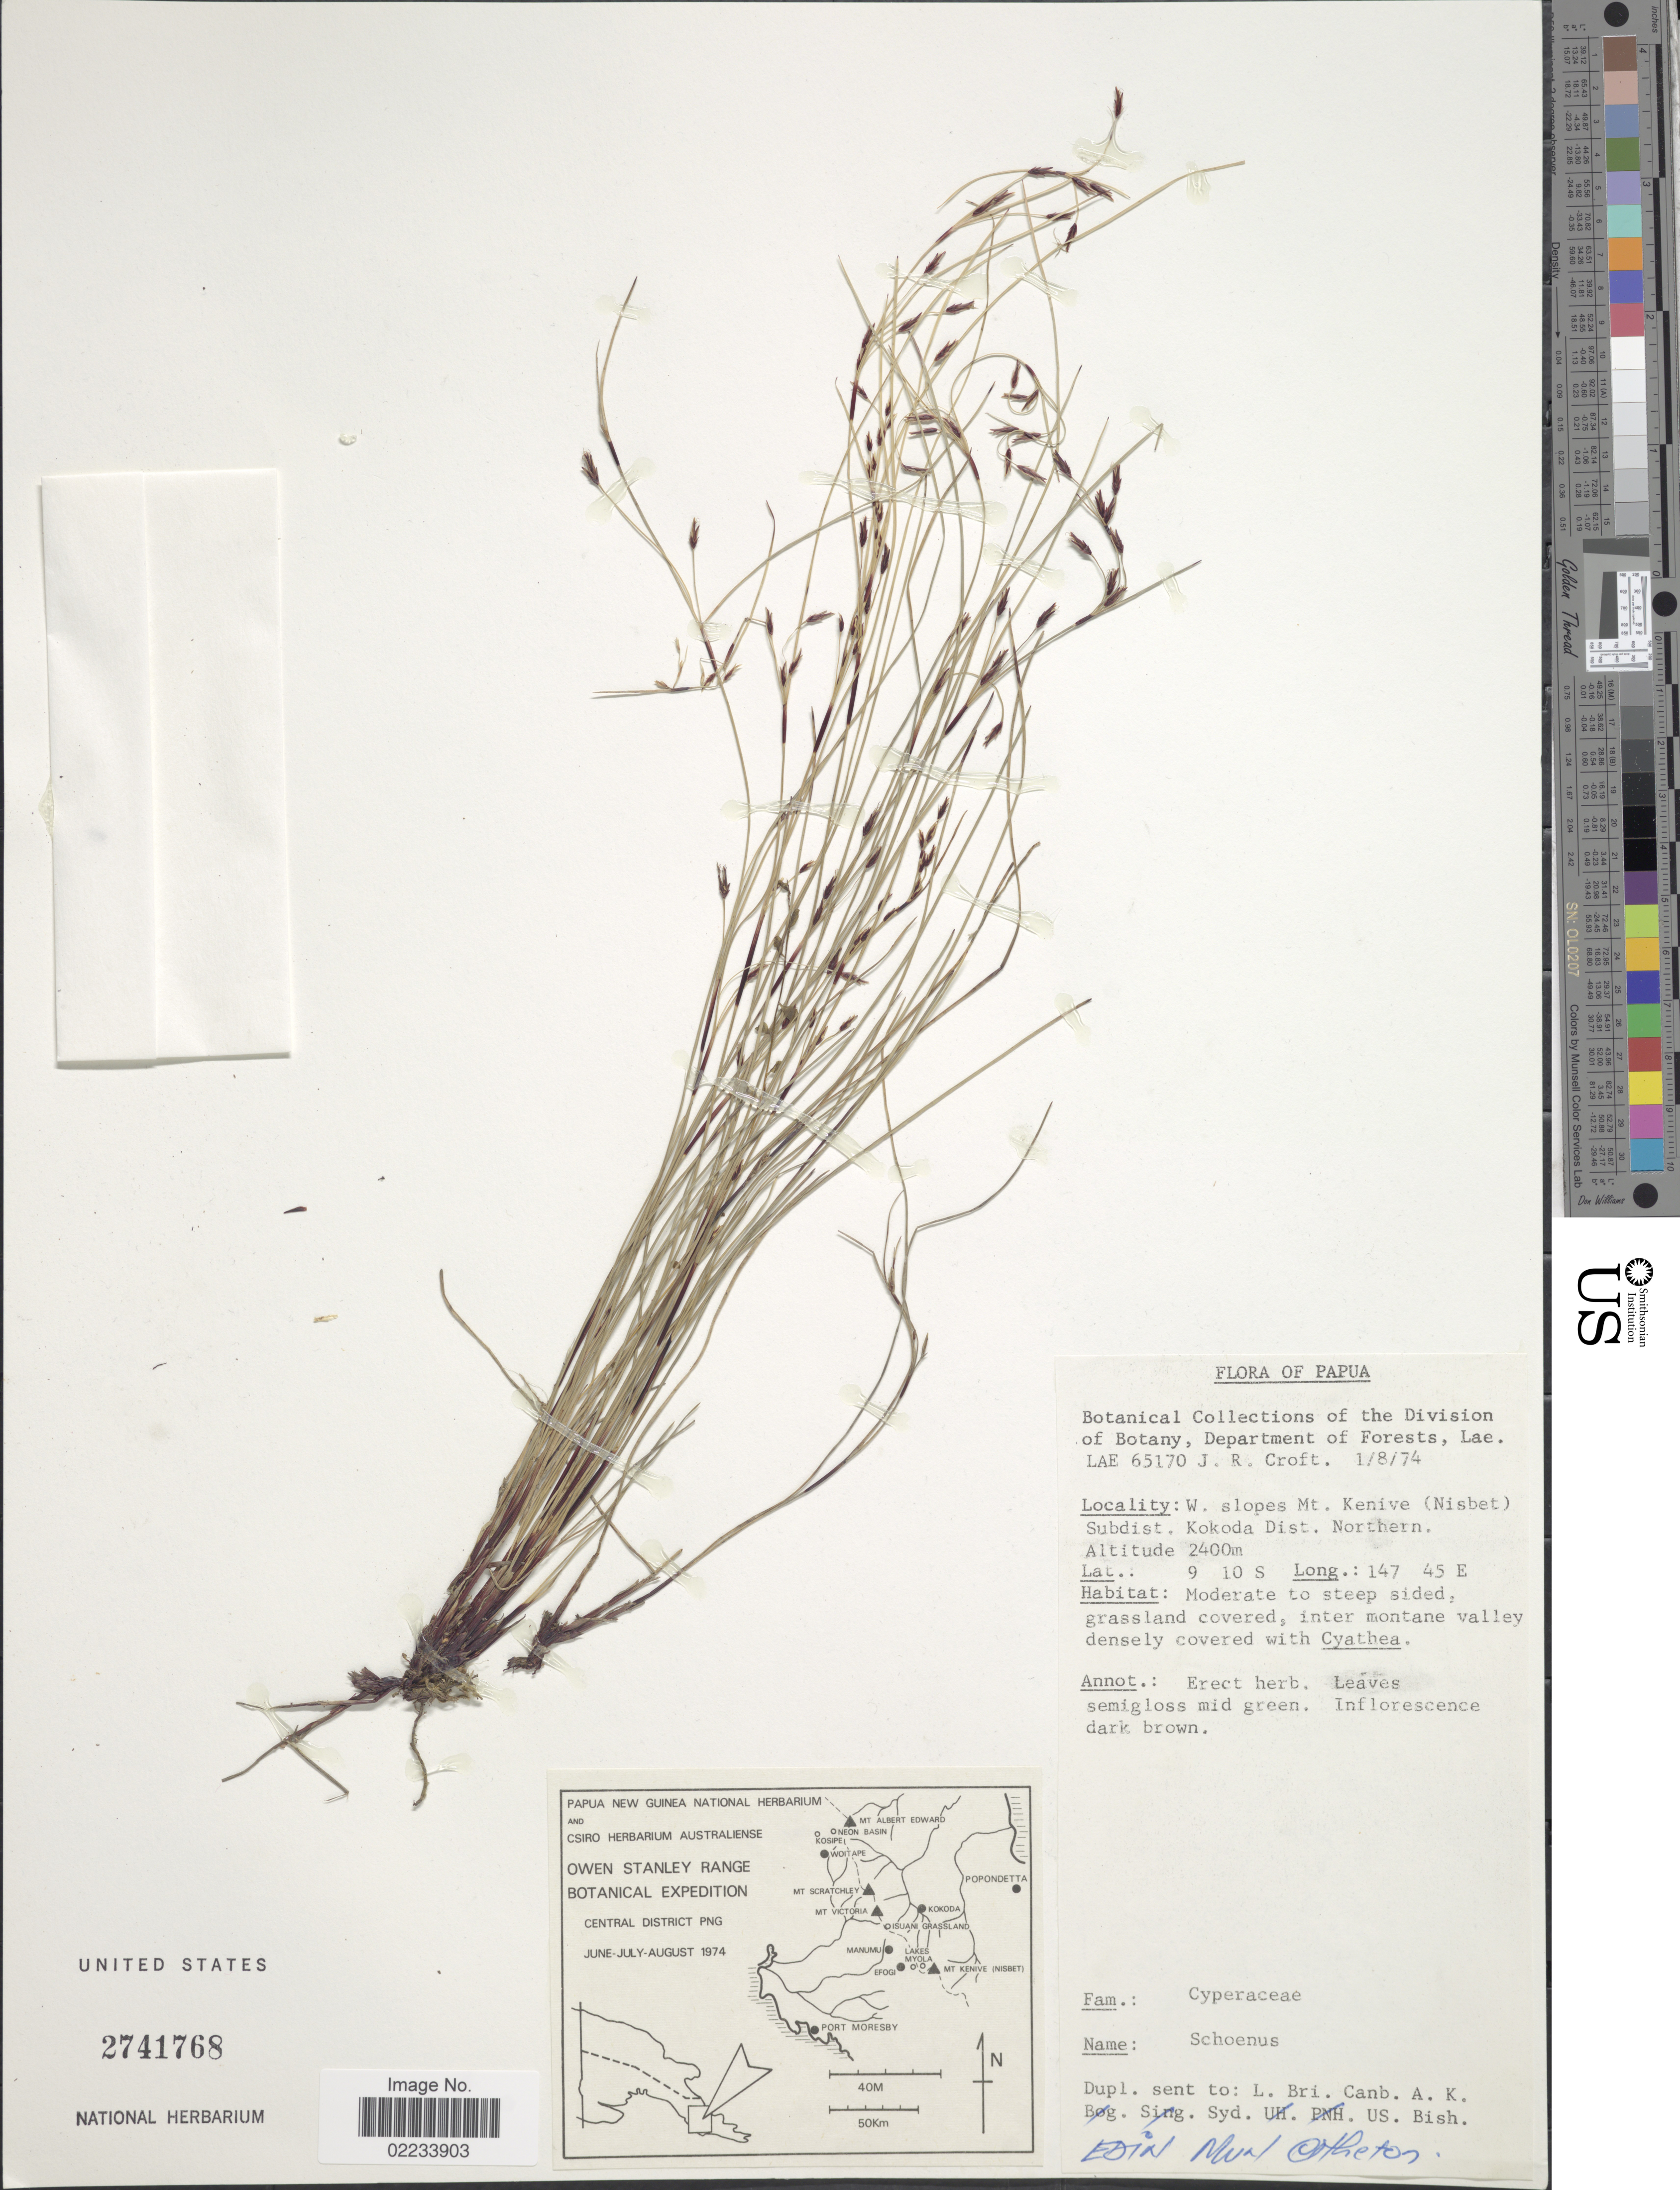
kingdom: Plantae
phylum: Tracheophyta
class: Liliopsida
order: Poales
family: Cyperaceae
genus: Schoenus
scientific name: Schoenus curvulus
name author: F. Muell.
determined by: Strong, Mark T., (BOT), Smithsonian Institution - National Museum of Natural History (UNITED STATES)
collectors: J. R. Croft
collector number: LAE 65170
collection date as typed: Transcribed d/m/y: 1/8/74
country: Papua New Guinea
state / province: Northern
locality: W. slopes Mt. Kenive (Nisbet) Subdist. Kokoda Dist. Northern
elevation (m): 2400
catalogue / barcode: US 2741768